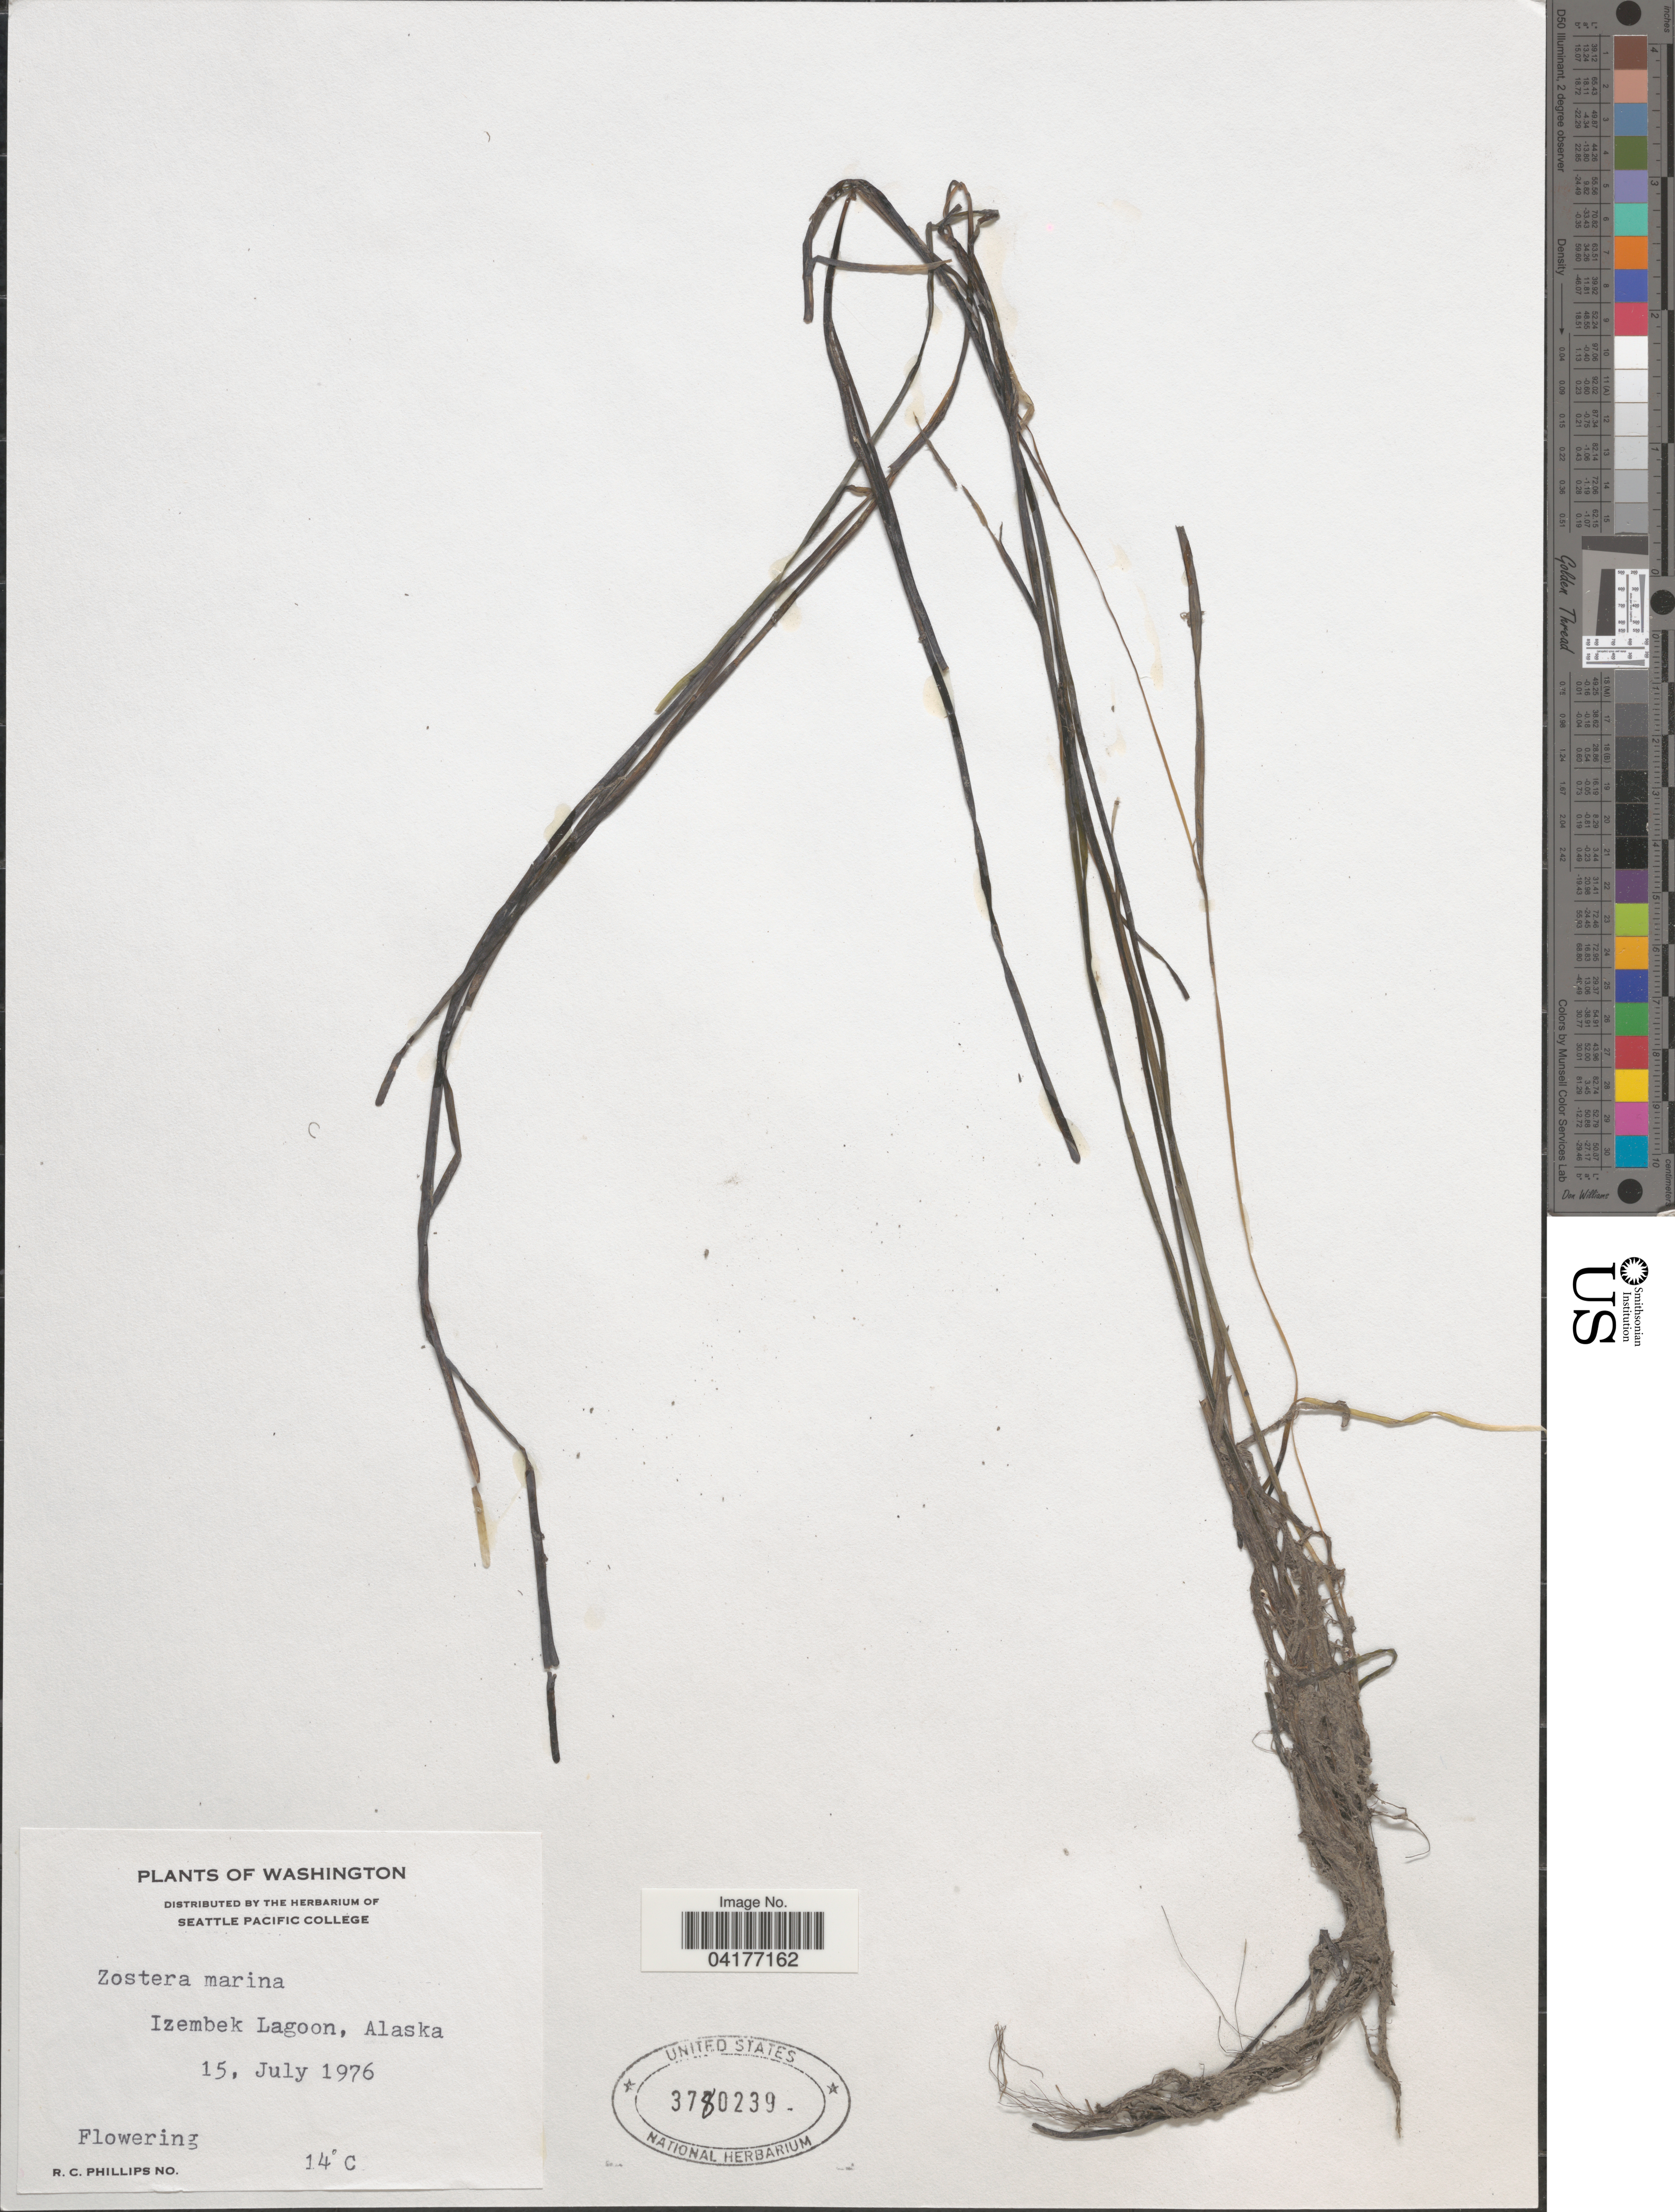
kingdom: Plantae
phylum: Tracheophyta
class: Liliopsida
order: Alismatales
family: Zosteraceae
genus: Zostera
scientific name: Zostera marina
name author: L.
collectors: R. C. Phillips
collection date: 1976-07-15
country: United States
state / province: Alaska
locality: Izembek Lagoon.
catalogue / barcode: US 3780239